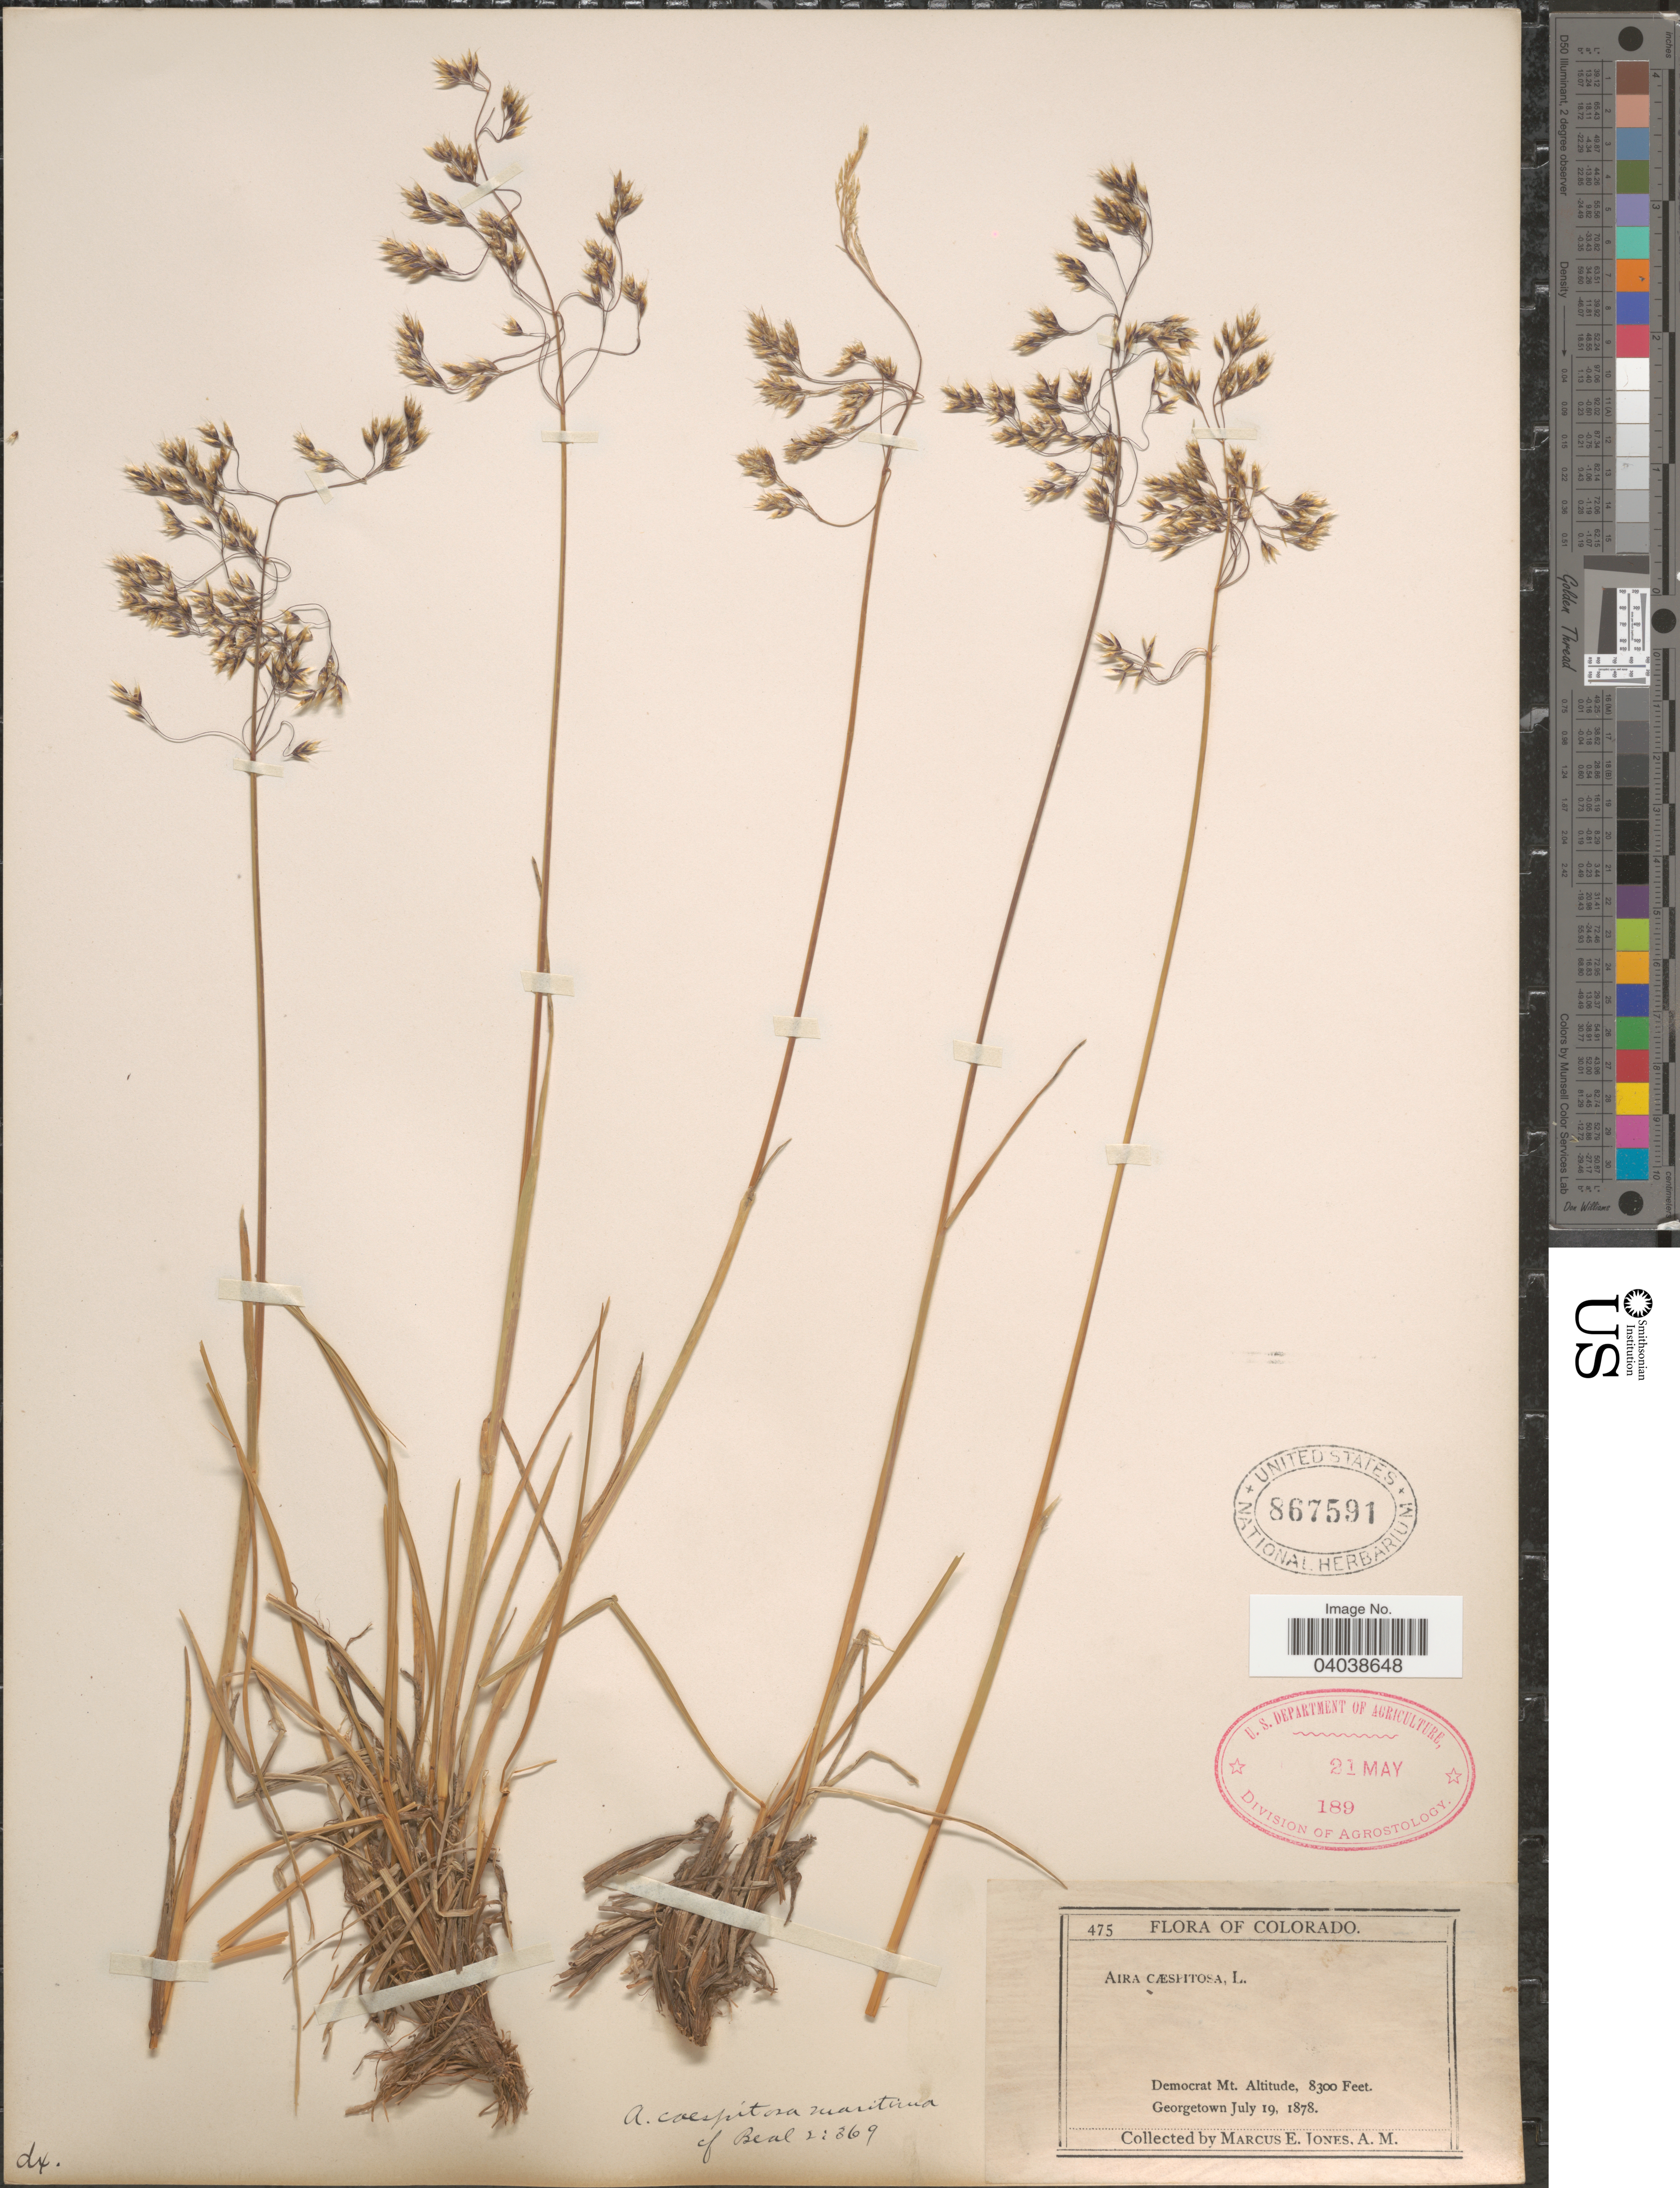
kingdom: Plantae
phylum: Tracheophyta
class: Liliopsida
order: Poales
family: Poaceae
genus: Deschampsia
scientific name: Deschampsia cespitosa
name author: (L.) P. Beauv.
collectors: M. E. Jones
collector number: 475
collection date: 1878-07-19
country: United States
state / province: Colorado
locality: Democrat Mt. Georgetown.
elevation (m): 2530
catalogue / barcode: US 867591